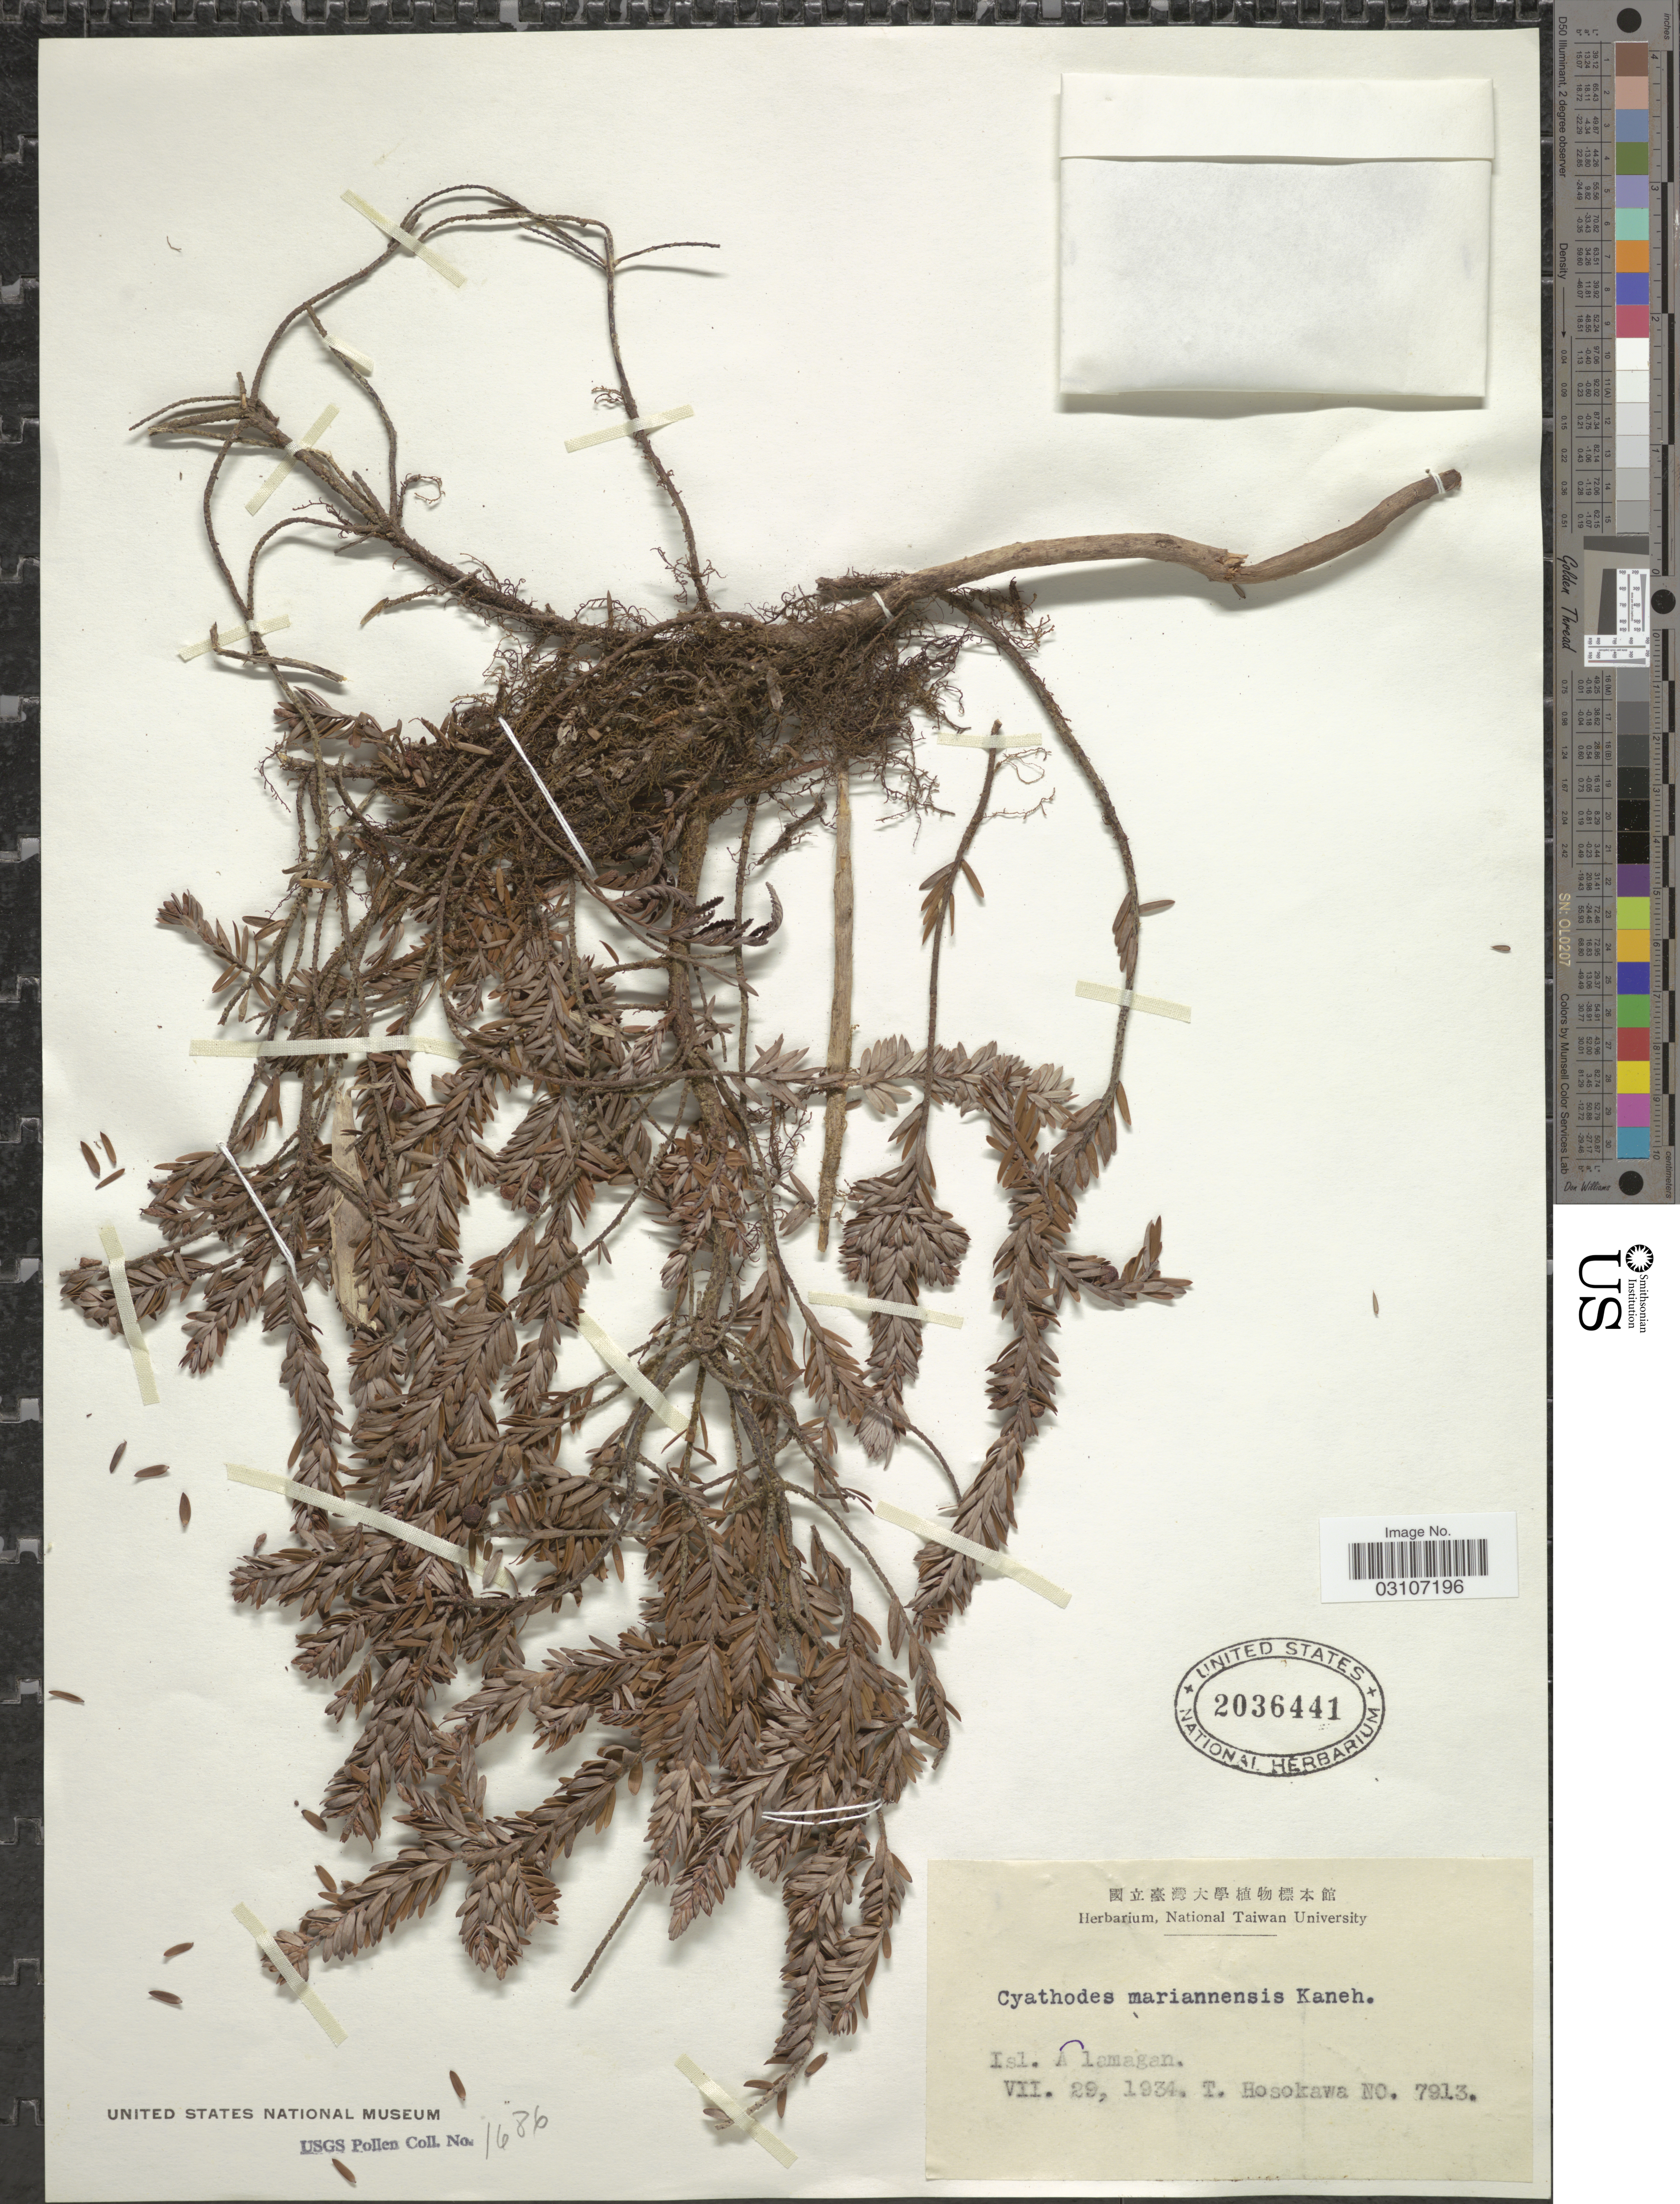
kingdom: Plantae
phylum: Tracheophyta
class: Magnoliopsida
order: Ericales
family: Ericaceae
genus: Cyathodes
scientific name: Cyathodes mariannensis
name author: Kaneh.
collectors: T. Hosokawa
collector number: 7913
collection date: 1934-07-29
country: Northern Mariana Islands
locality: Isl. Alamagan.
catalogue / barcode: US 2036441